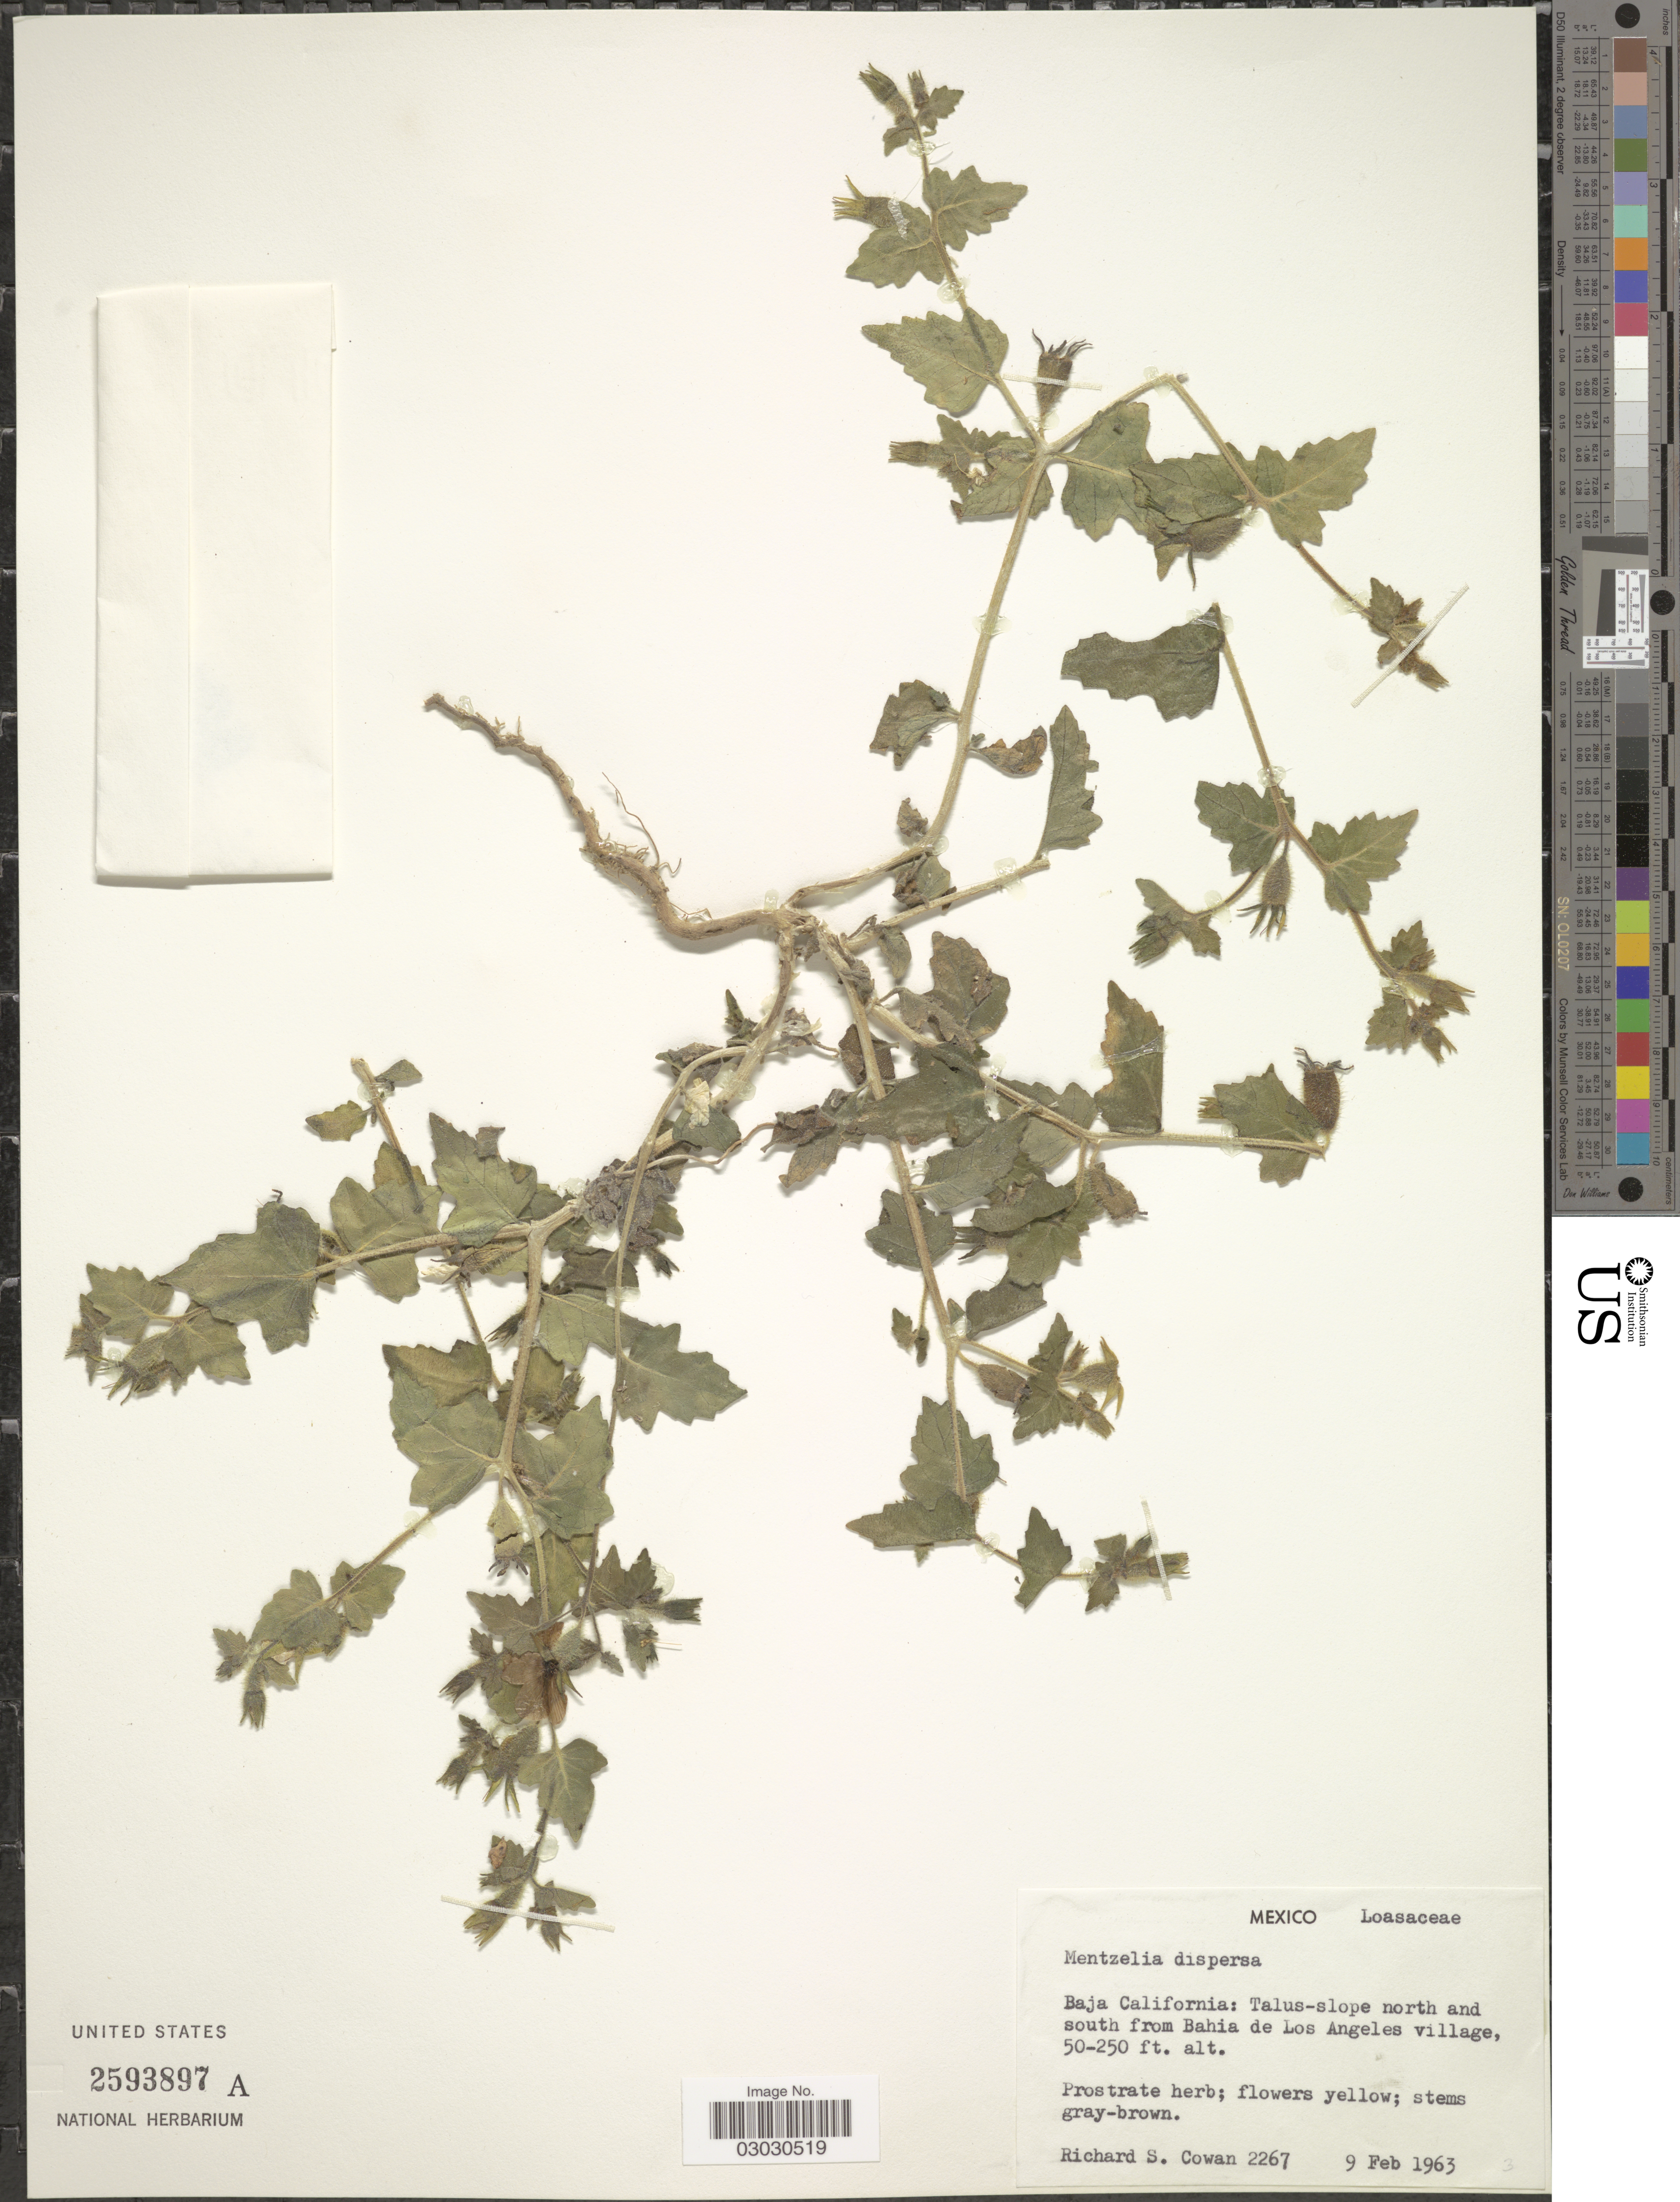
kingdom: Plantae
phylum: Tracheophyta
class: Magnoliopsida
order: Cornales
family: Loasaceae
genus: Mentzelia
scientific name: Mentzelia dispersa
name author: S. Watson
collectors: R. S. Cowan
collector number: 2267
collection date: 1963-02-09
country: Mexico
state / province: Baja California Norte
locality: Talus-slope north and south from Bahia de Los Angeles village.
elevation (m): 15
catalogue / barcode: US 2593897A